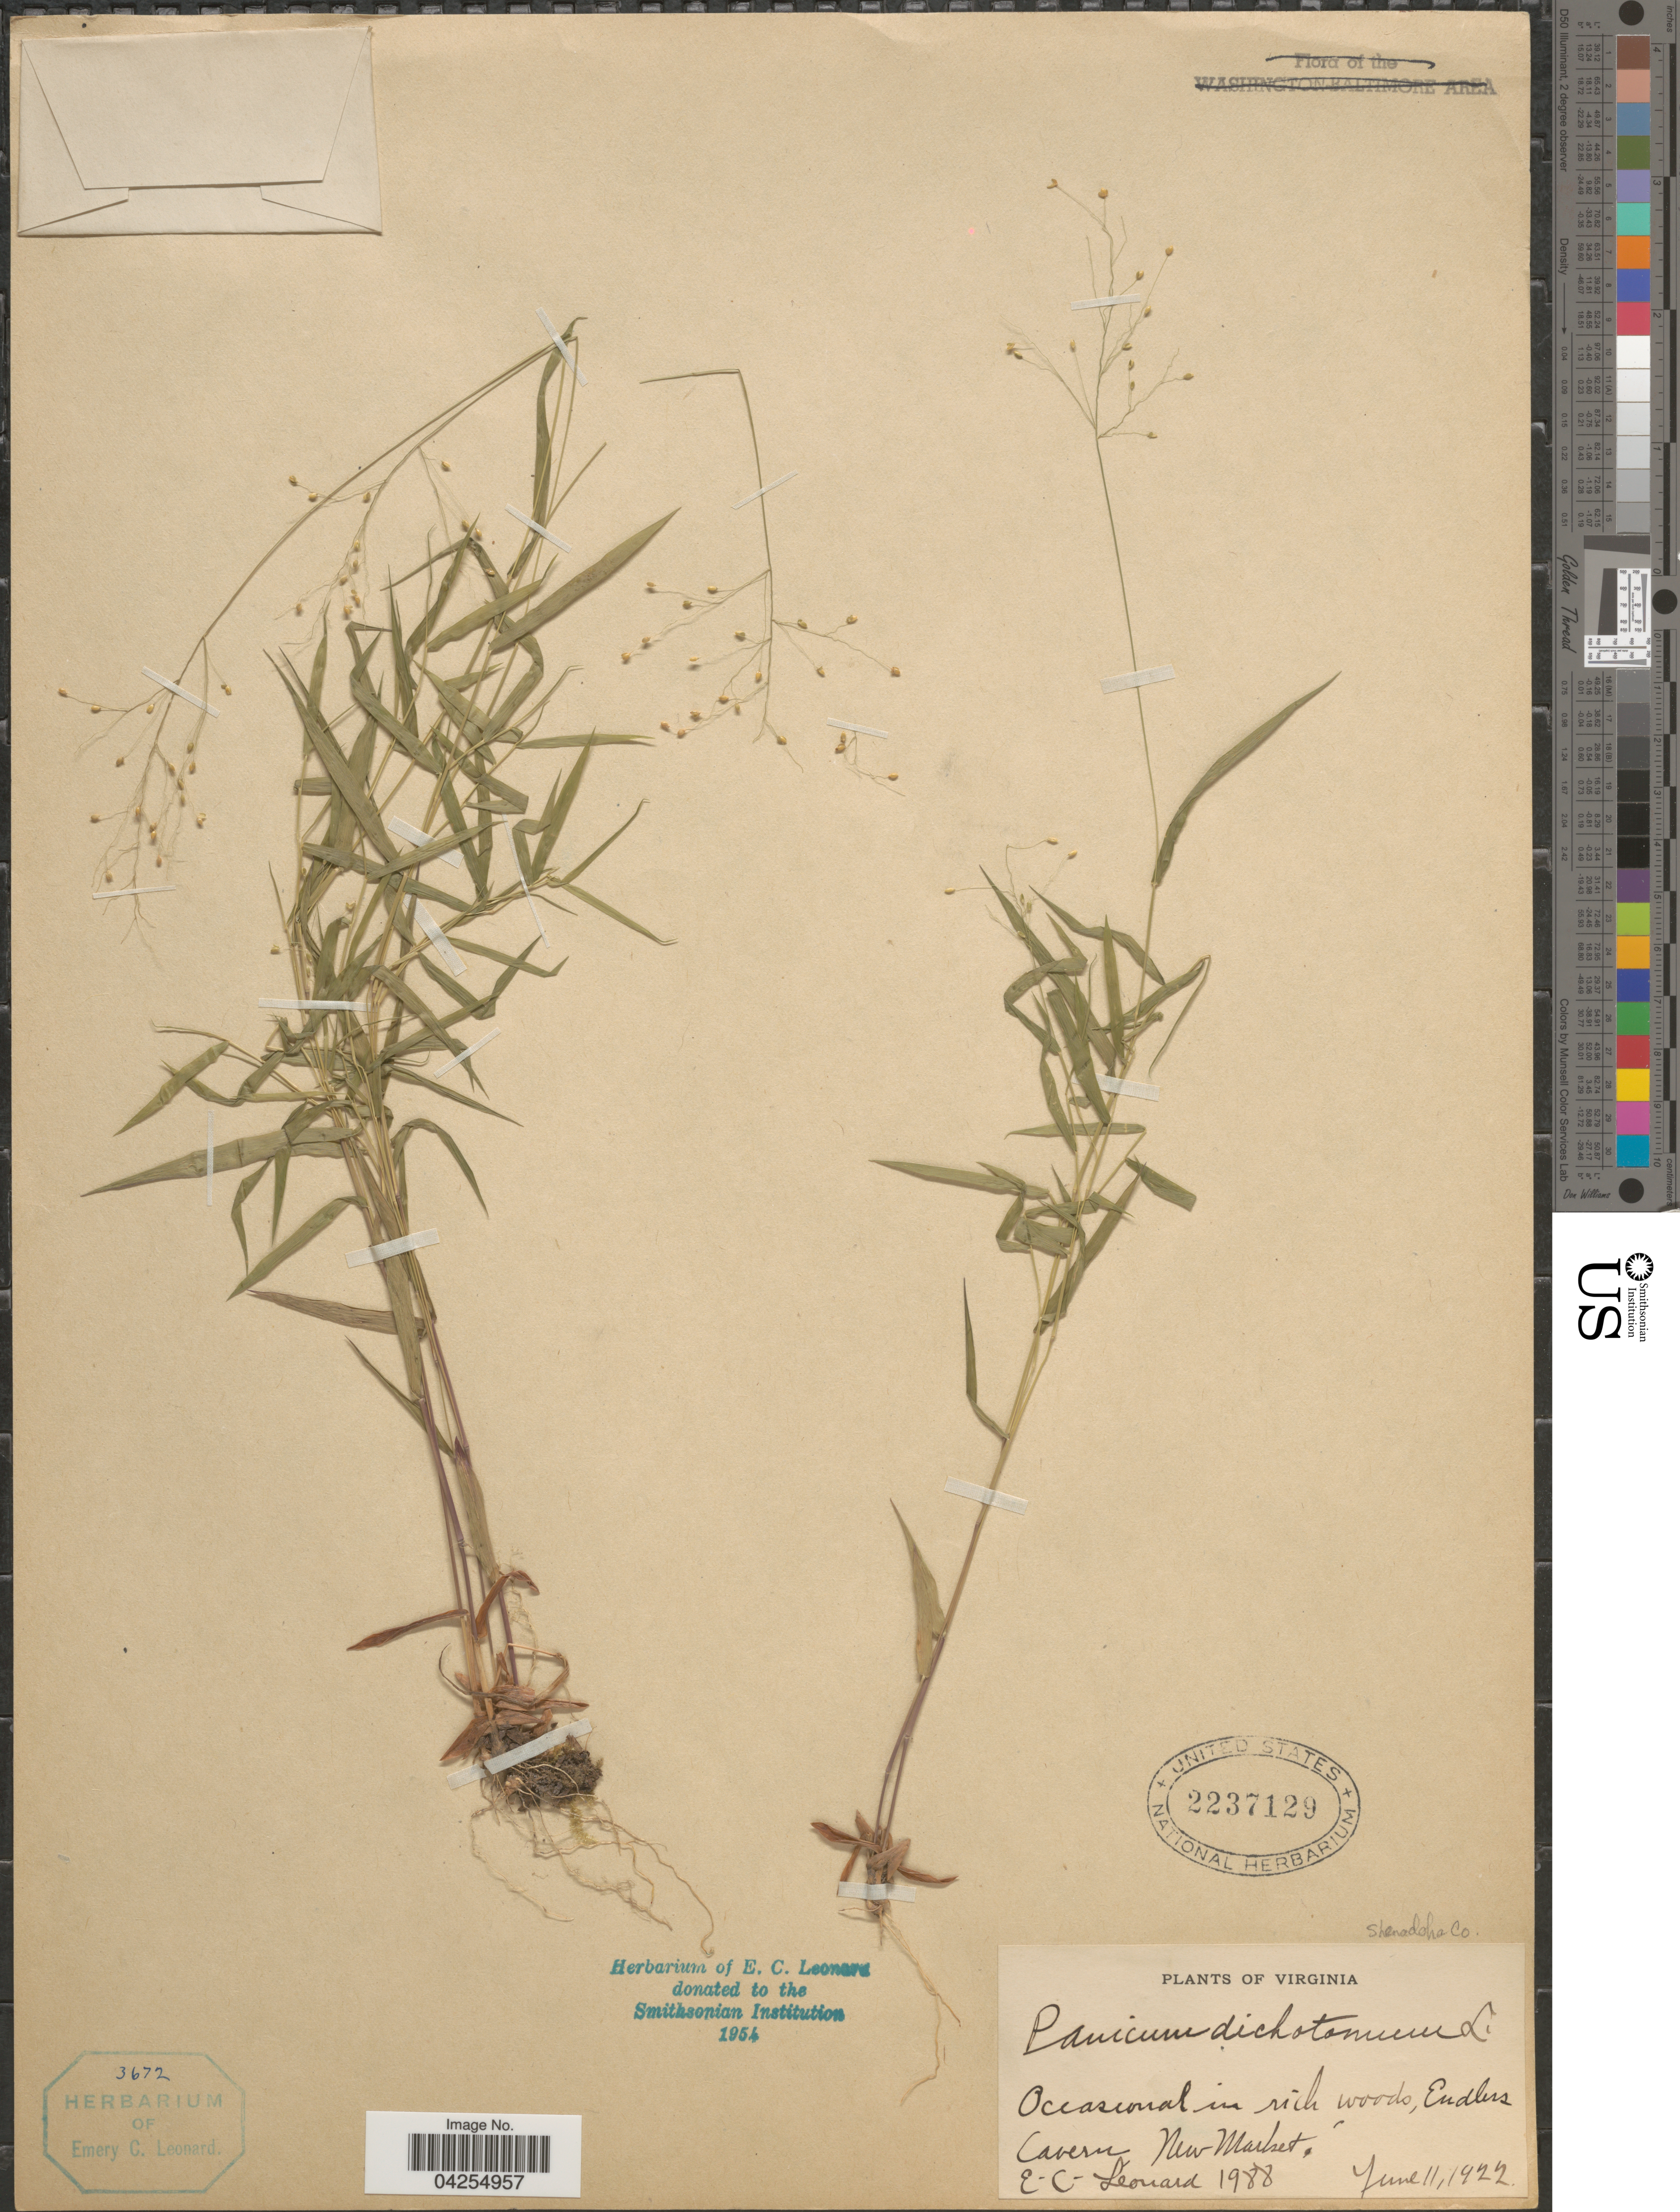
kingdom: Plantae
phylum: Tracheophyta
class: Liliopsida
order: Poales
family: Poaceae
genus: Dichanthelium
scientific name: Dichanthelium dichotomum var. dichotomum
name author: (L.) Gould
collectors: E. C. Leonard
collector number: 1988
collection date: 1922-06-11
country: United States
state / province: Virginia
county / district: Shenandoah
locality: Shenandoah Co. Endless Cavern New Market.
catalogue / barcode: US 2237129